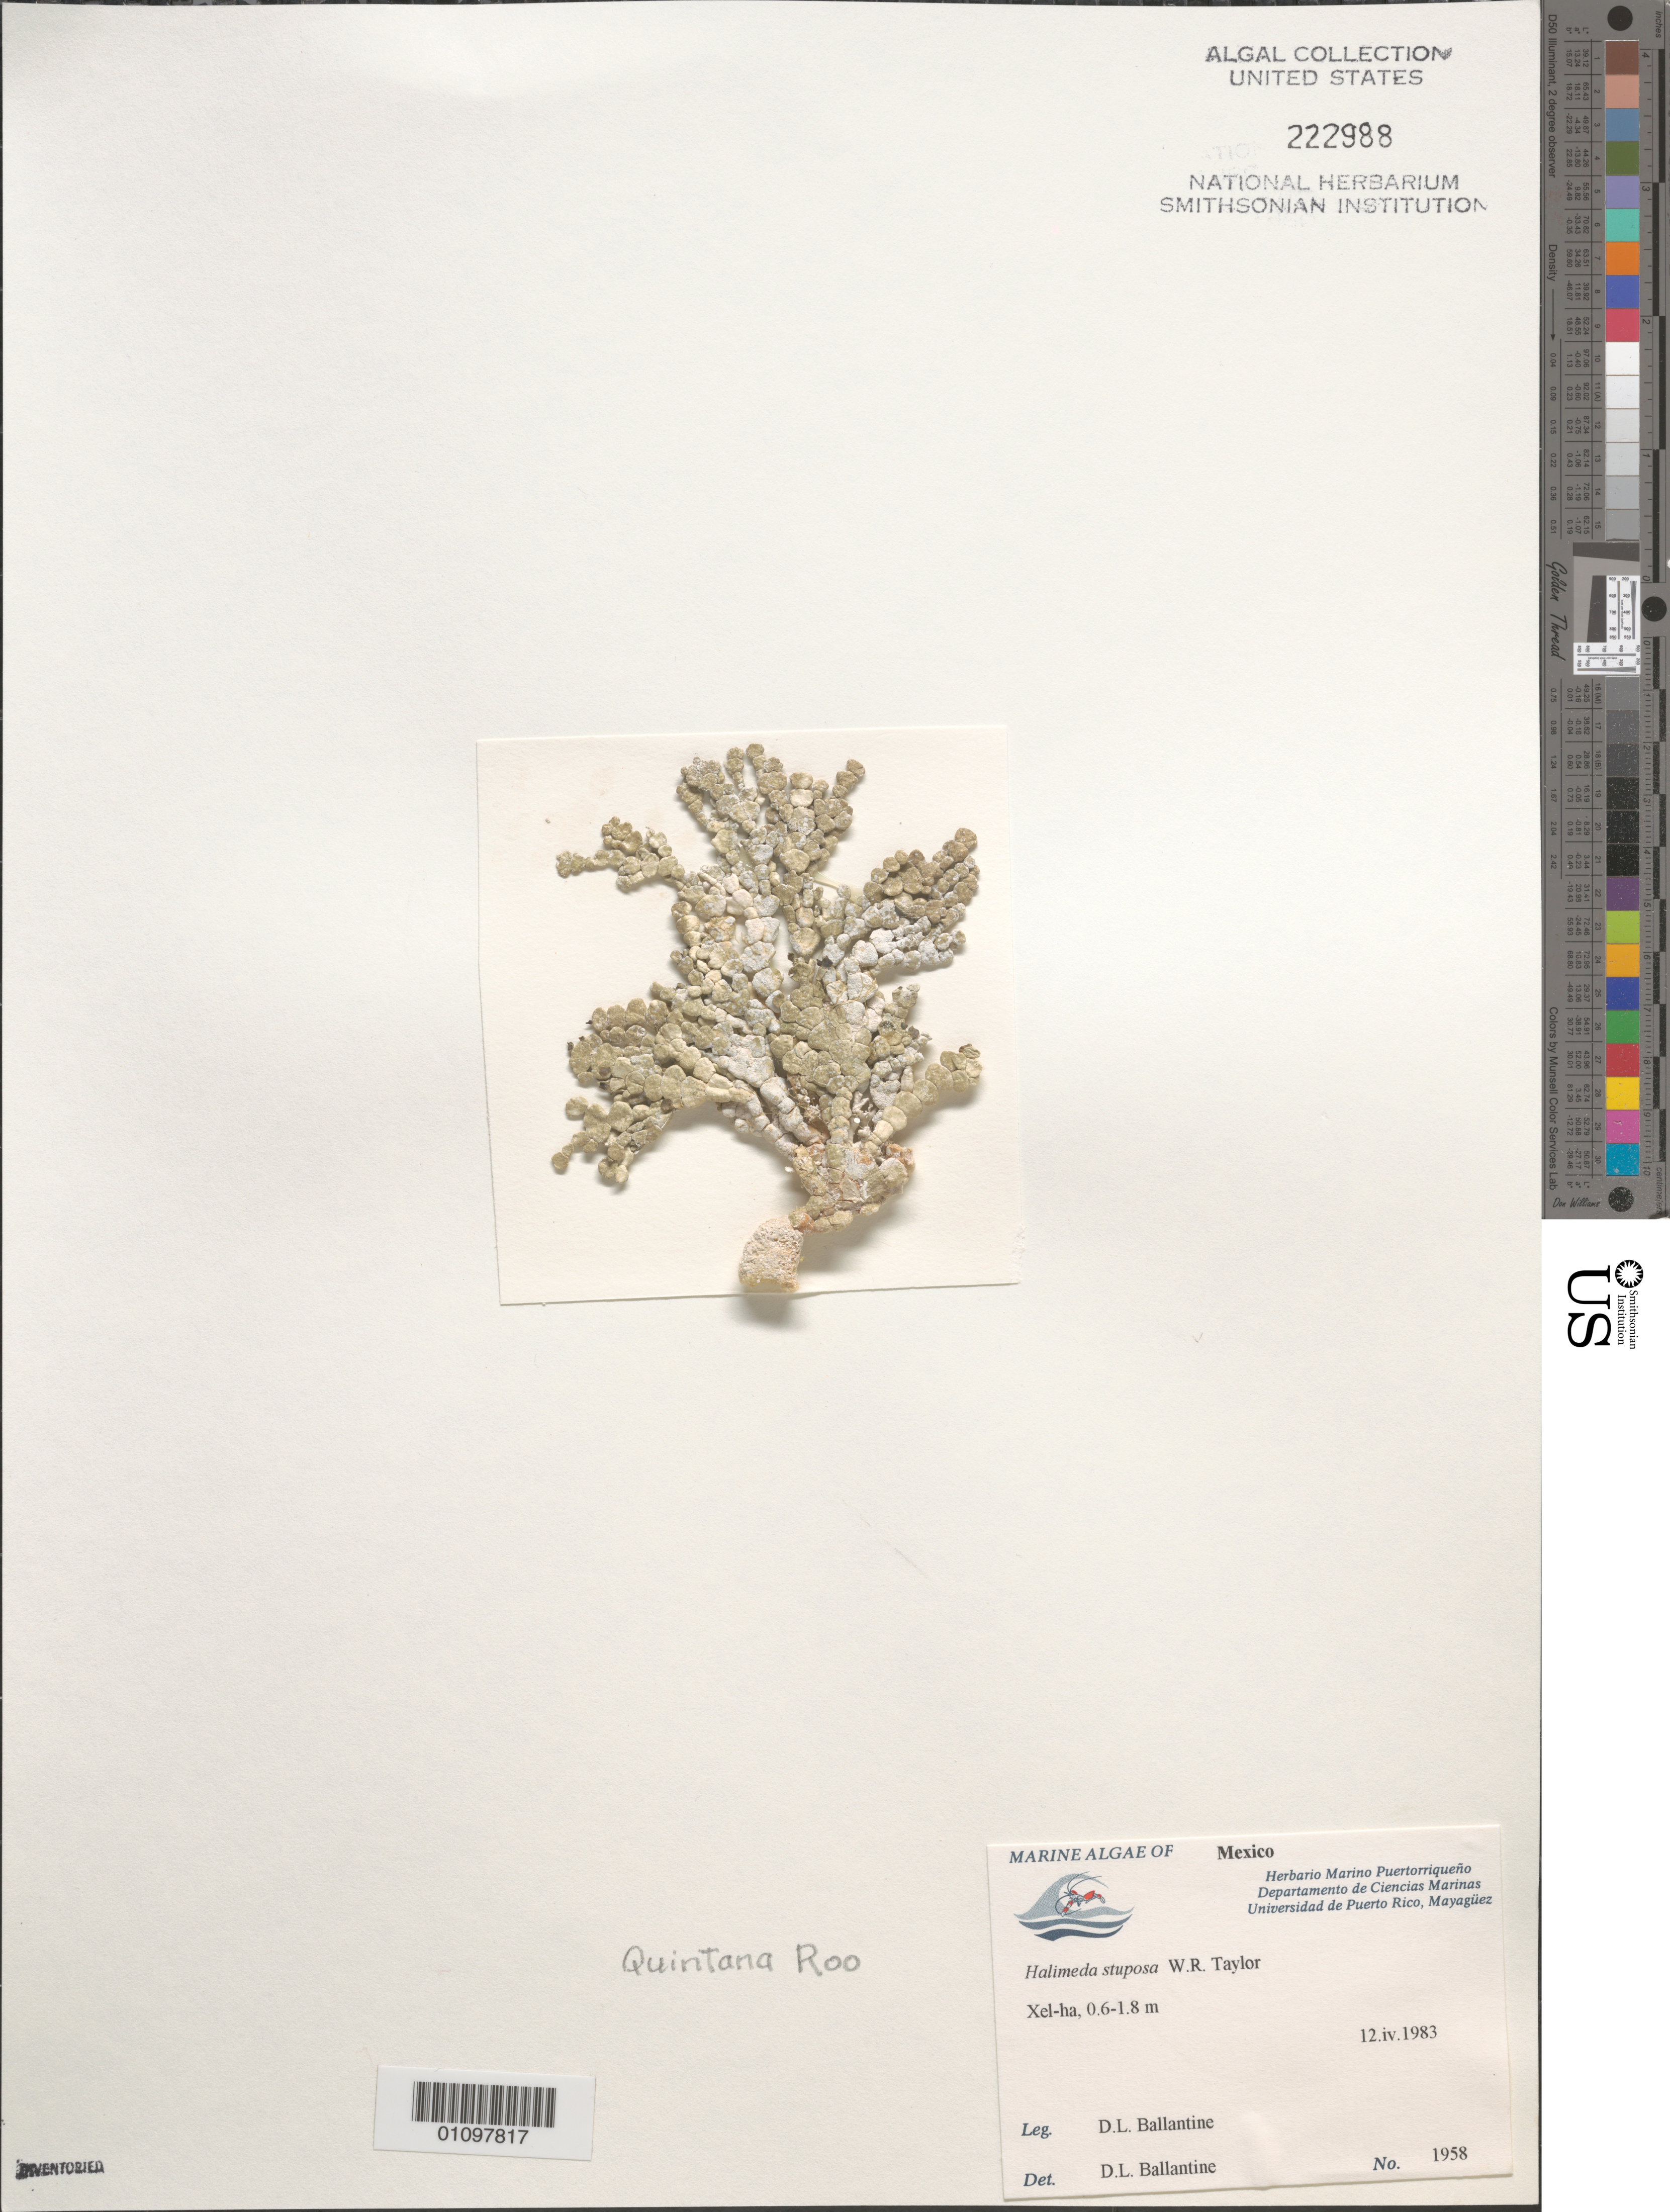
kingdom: Plantae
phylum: Chlorophyta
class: Ulvophyceae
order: Bryopsidales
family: Halimedaceae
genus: Halimeda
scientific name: Halimeda stuposa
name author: W.R. Taylor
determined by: Ballantine, D. L.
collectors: D.L. Ballantine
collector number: DLB 1958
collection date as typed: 12 Apr 1983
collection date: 1983-04-12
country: Mexico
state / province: Quintana Roo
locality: Xel-ha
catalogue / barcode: US 222988